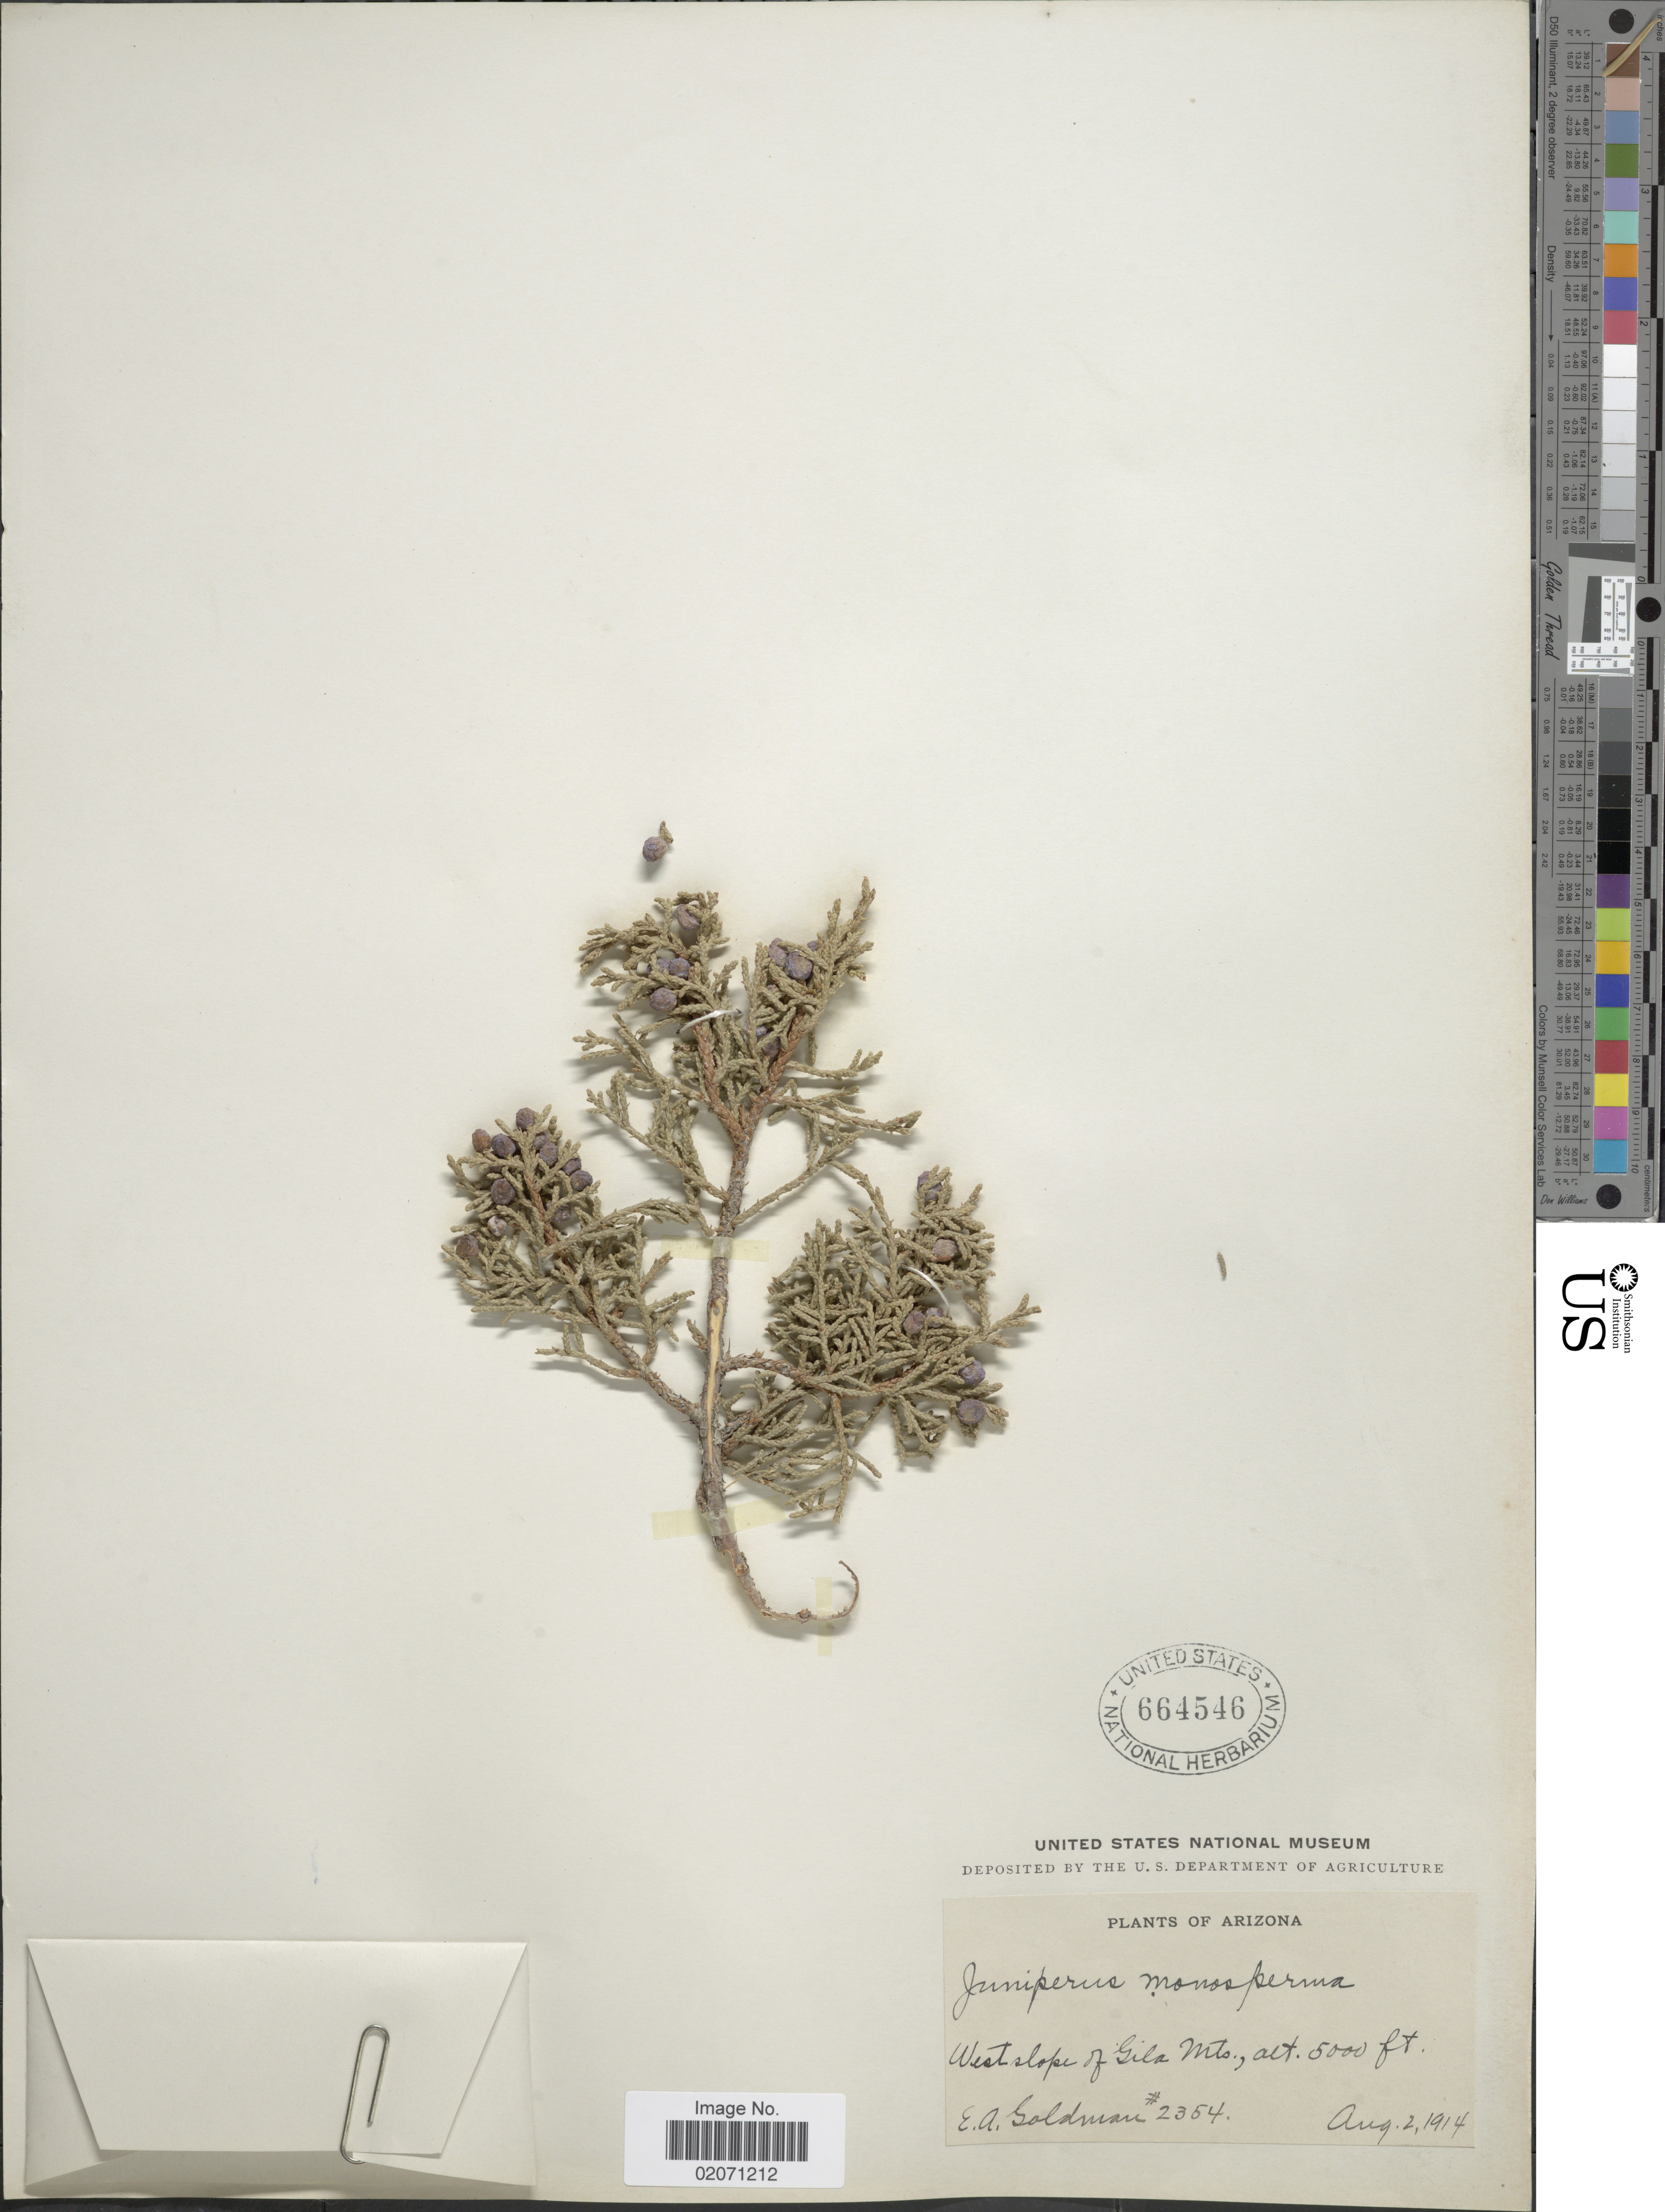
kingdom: Plantae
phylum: Tracheophyta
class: Pinopsida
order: Pinales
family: Cupressaceae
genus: Juniperus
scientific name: Juniperus monosperma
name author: (Engelm.) Sarg.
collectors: E. A. Goldman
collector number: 2354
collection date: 1914-08-02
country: United States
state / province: Arizona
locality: West slope of Gila Mts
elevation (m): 1524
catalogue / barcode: US 664546